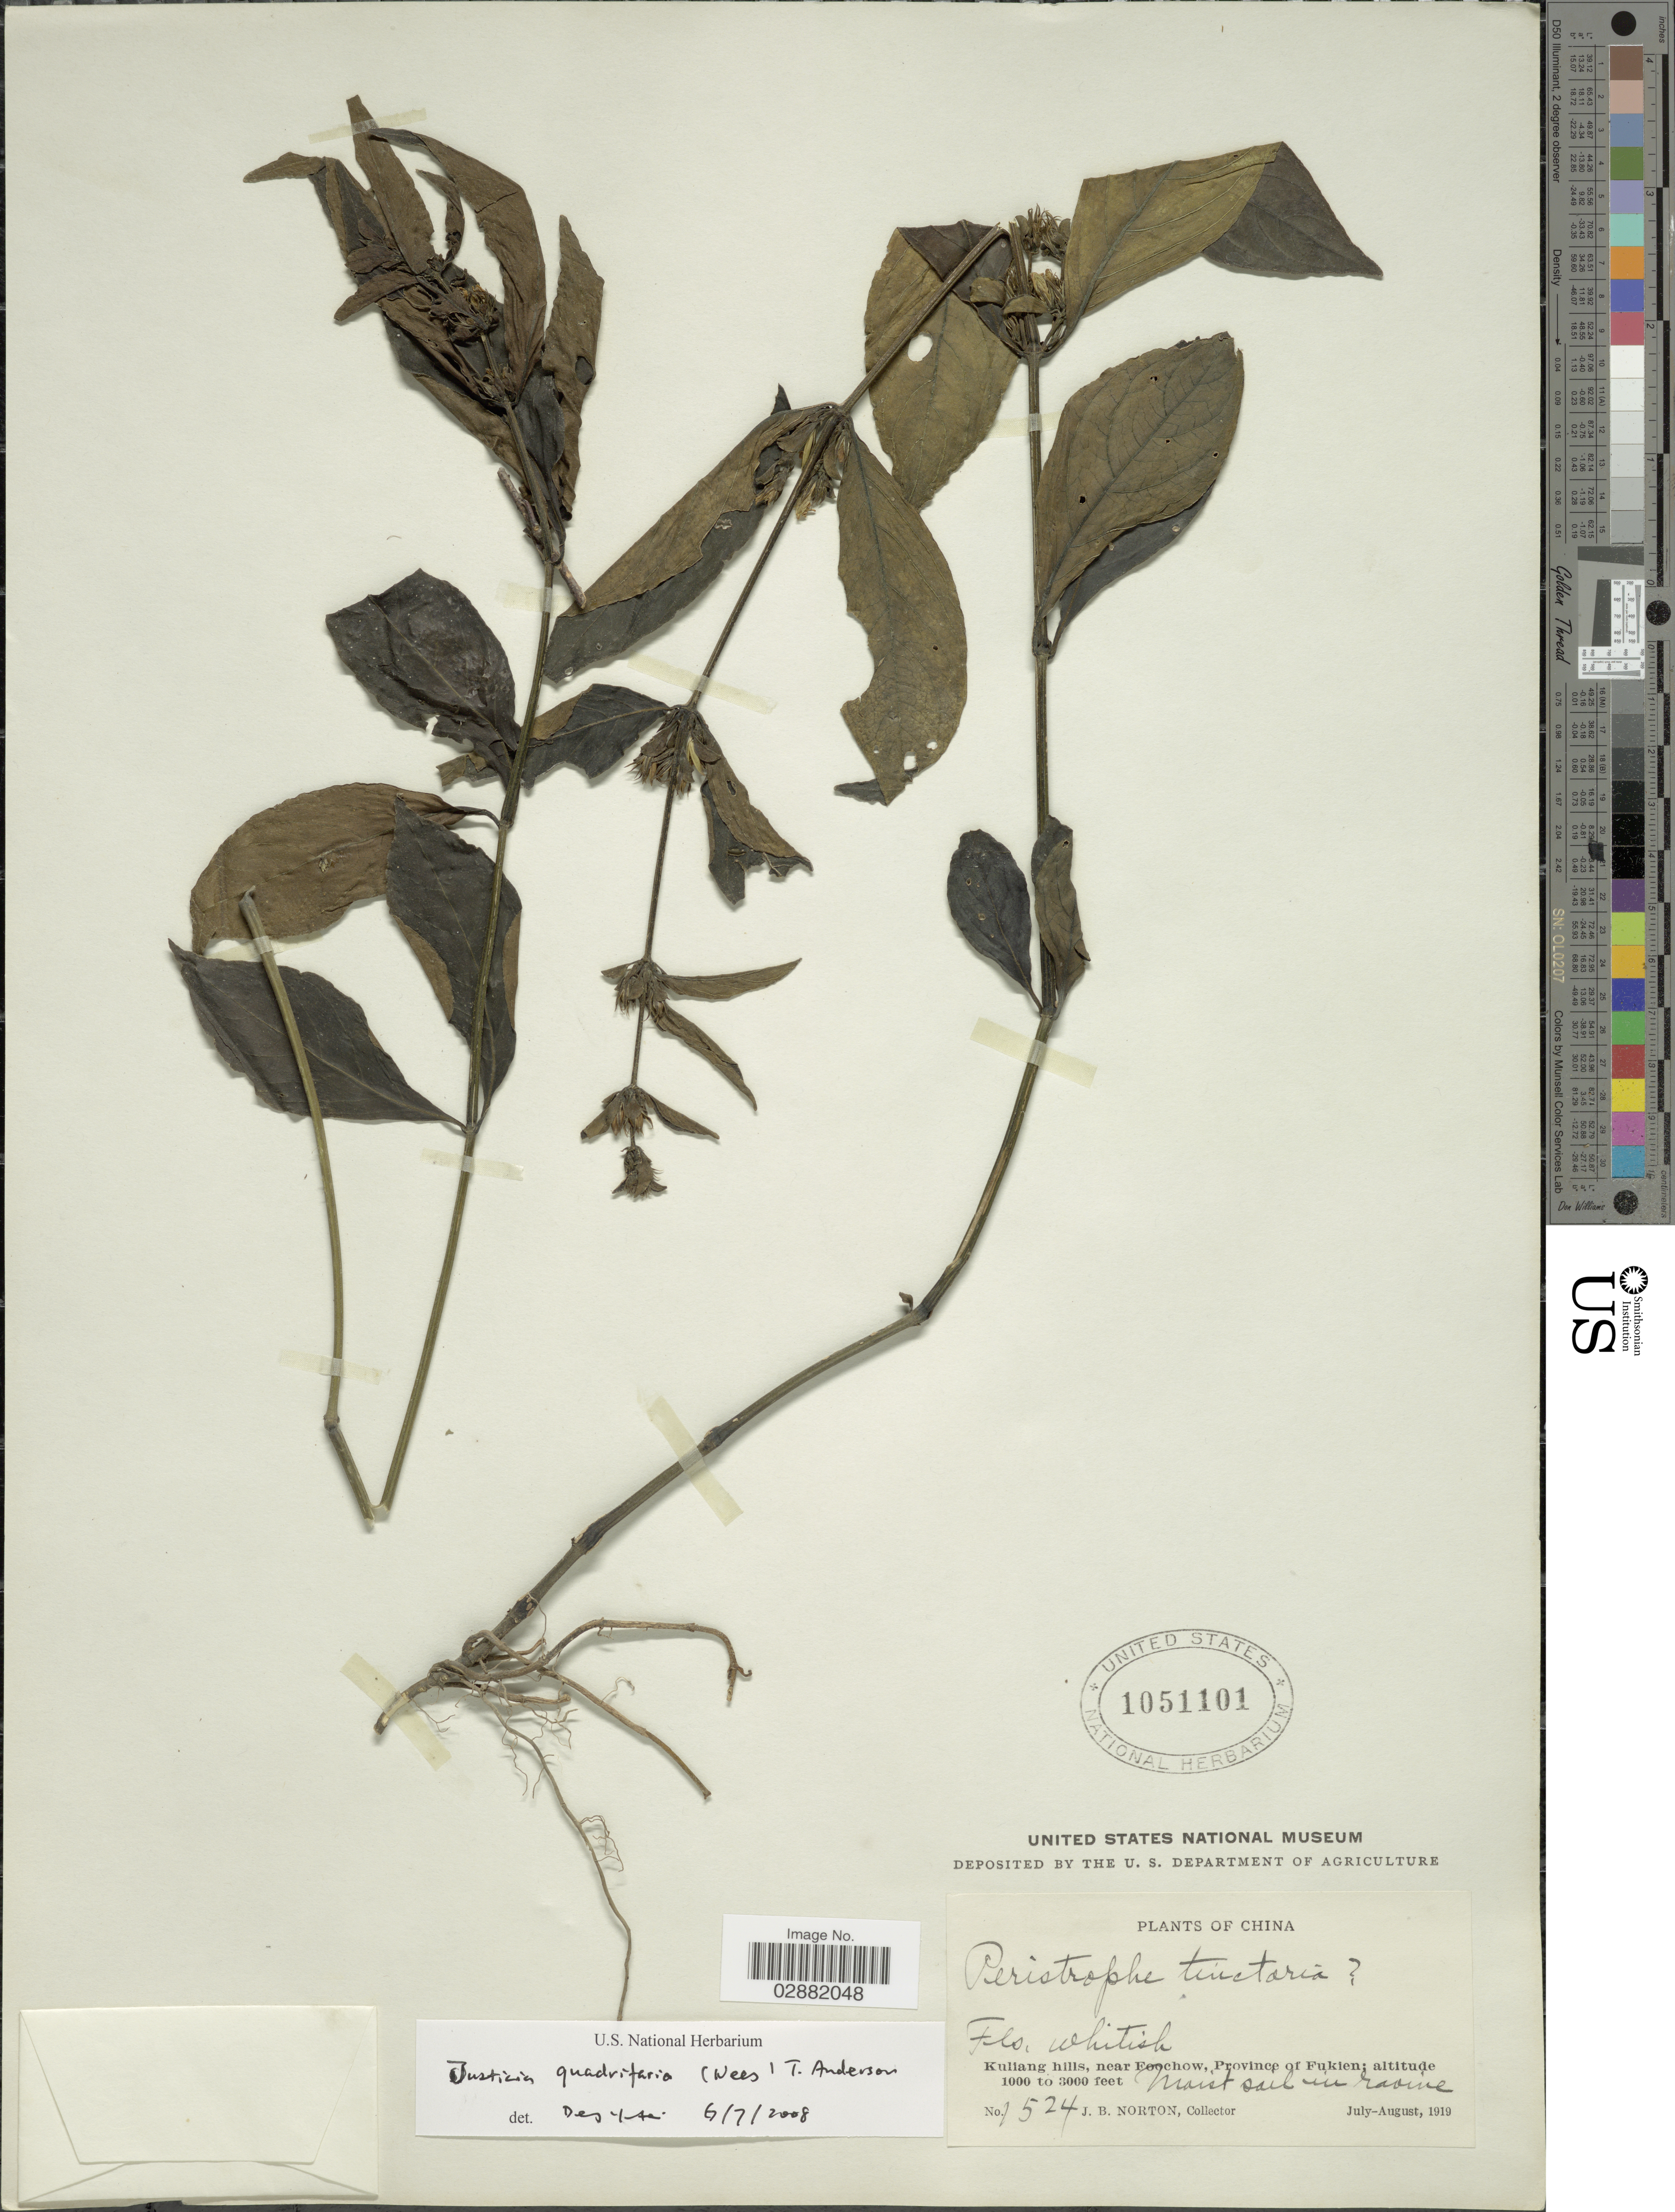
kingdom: Plantae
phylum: Tracheophyta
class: Magnoliopsida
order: Lamiales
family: Acanthaceae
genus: Justicia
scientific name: Justicia quadrifaria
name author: (Nees) T. Anderson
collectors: J. B. Norton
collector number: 1524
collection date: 1919-07/1919-08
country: China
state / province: Fujian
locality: Kuliang hills, near Foochow, Province of Fukien.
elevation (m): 305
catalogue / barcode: US 1051101